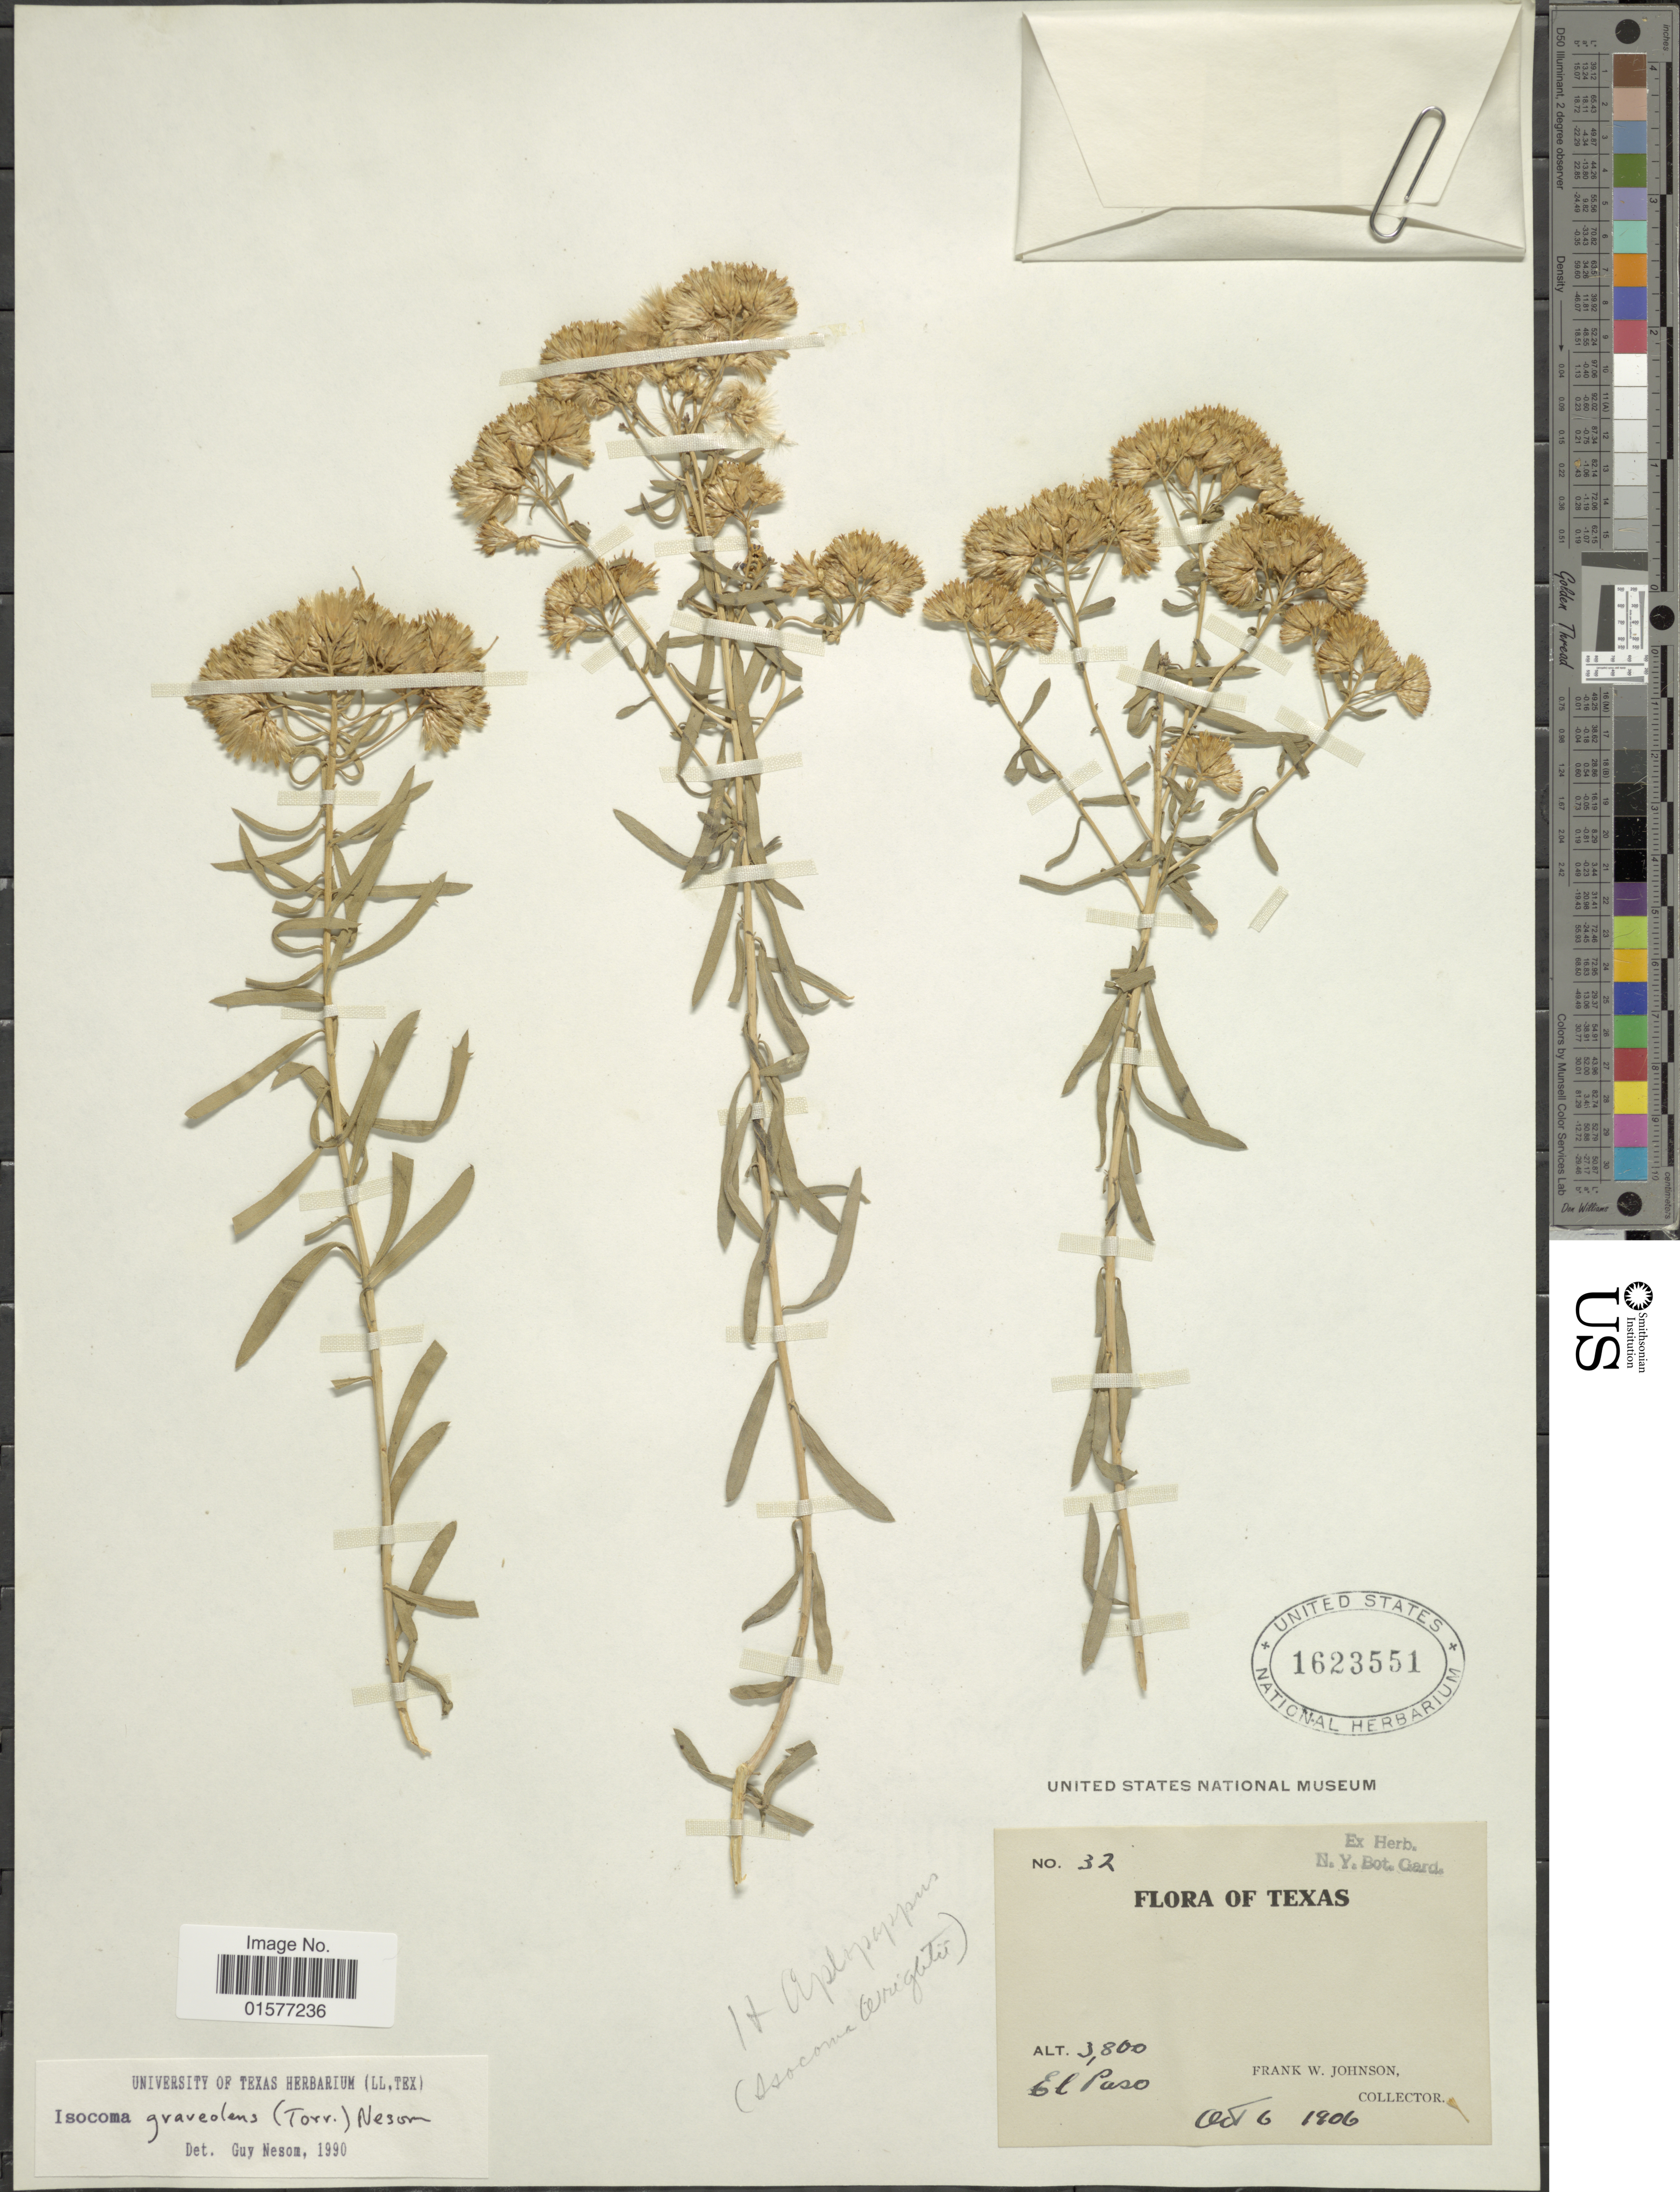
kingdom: Plantae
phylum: Tracheophyta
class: Magnoliopsida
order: Asterales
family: Asteraceae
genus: Isocoma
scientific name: Isocoma pluriflora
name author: (Torr. & A. Gray) Greene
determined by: Urbatsch, Lowell E., Curator (LSU), Louisiana State University (UNITED STATES)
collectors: F. W. Johnson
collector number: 32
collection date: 1906-10-06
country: United States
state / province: Texas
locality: El Paso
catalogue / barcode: US 1623551